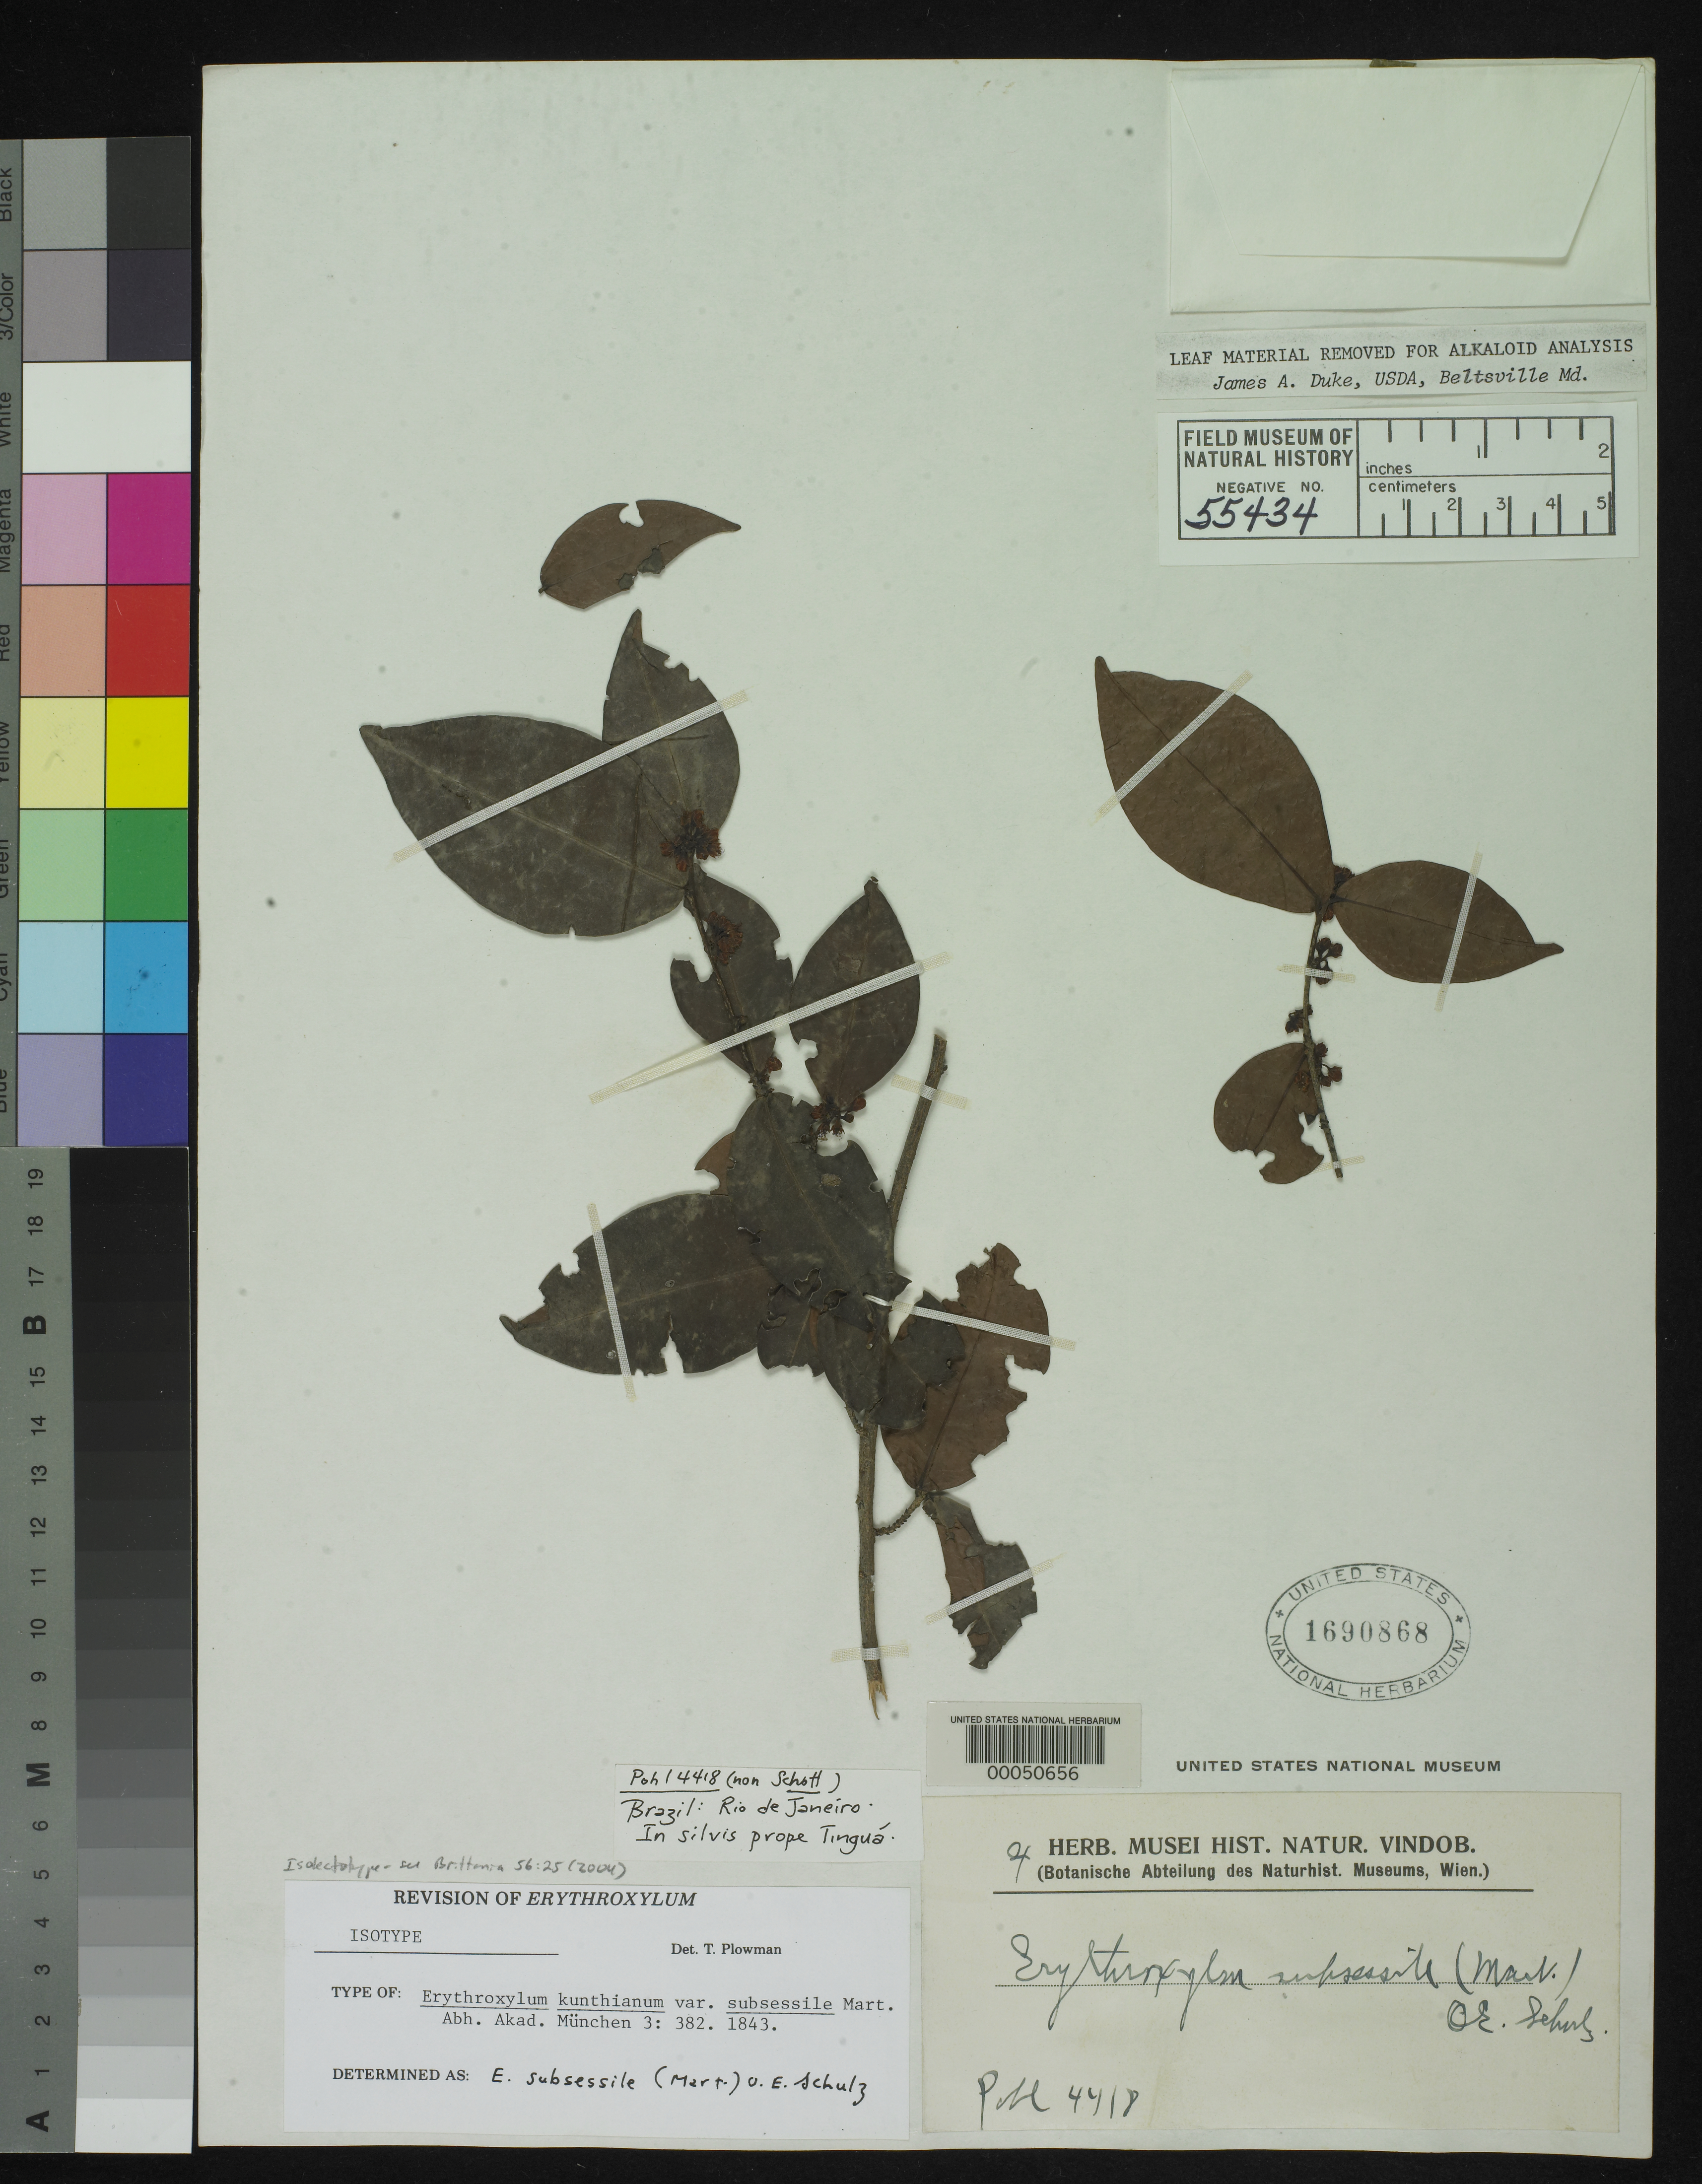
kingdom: Plantae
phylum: Tracheophyta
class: Magnoliopsida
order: Malpighiales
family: Erythroxylaceae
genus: Erythroxylum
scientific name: Erythroxylum kunthianum var. subsessile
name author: Mart.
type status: Isolectotype; Type Collection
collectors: J. B. E. Pohl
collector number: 4418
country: Brazil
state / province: Rio de Janeiro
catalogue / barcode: US 1690868